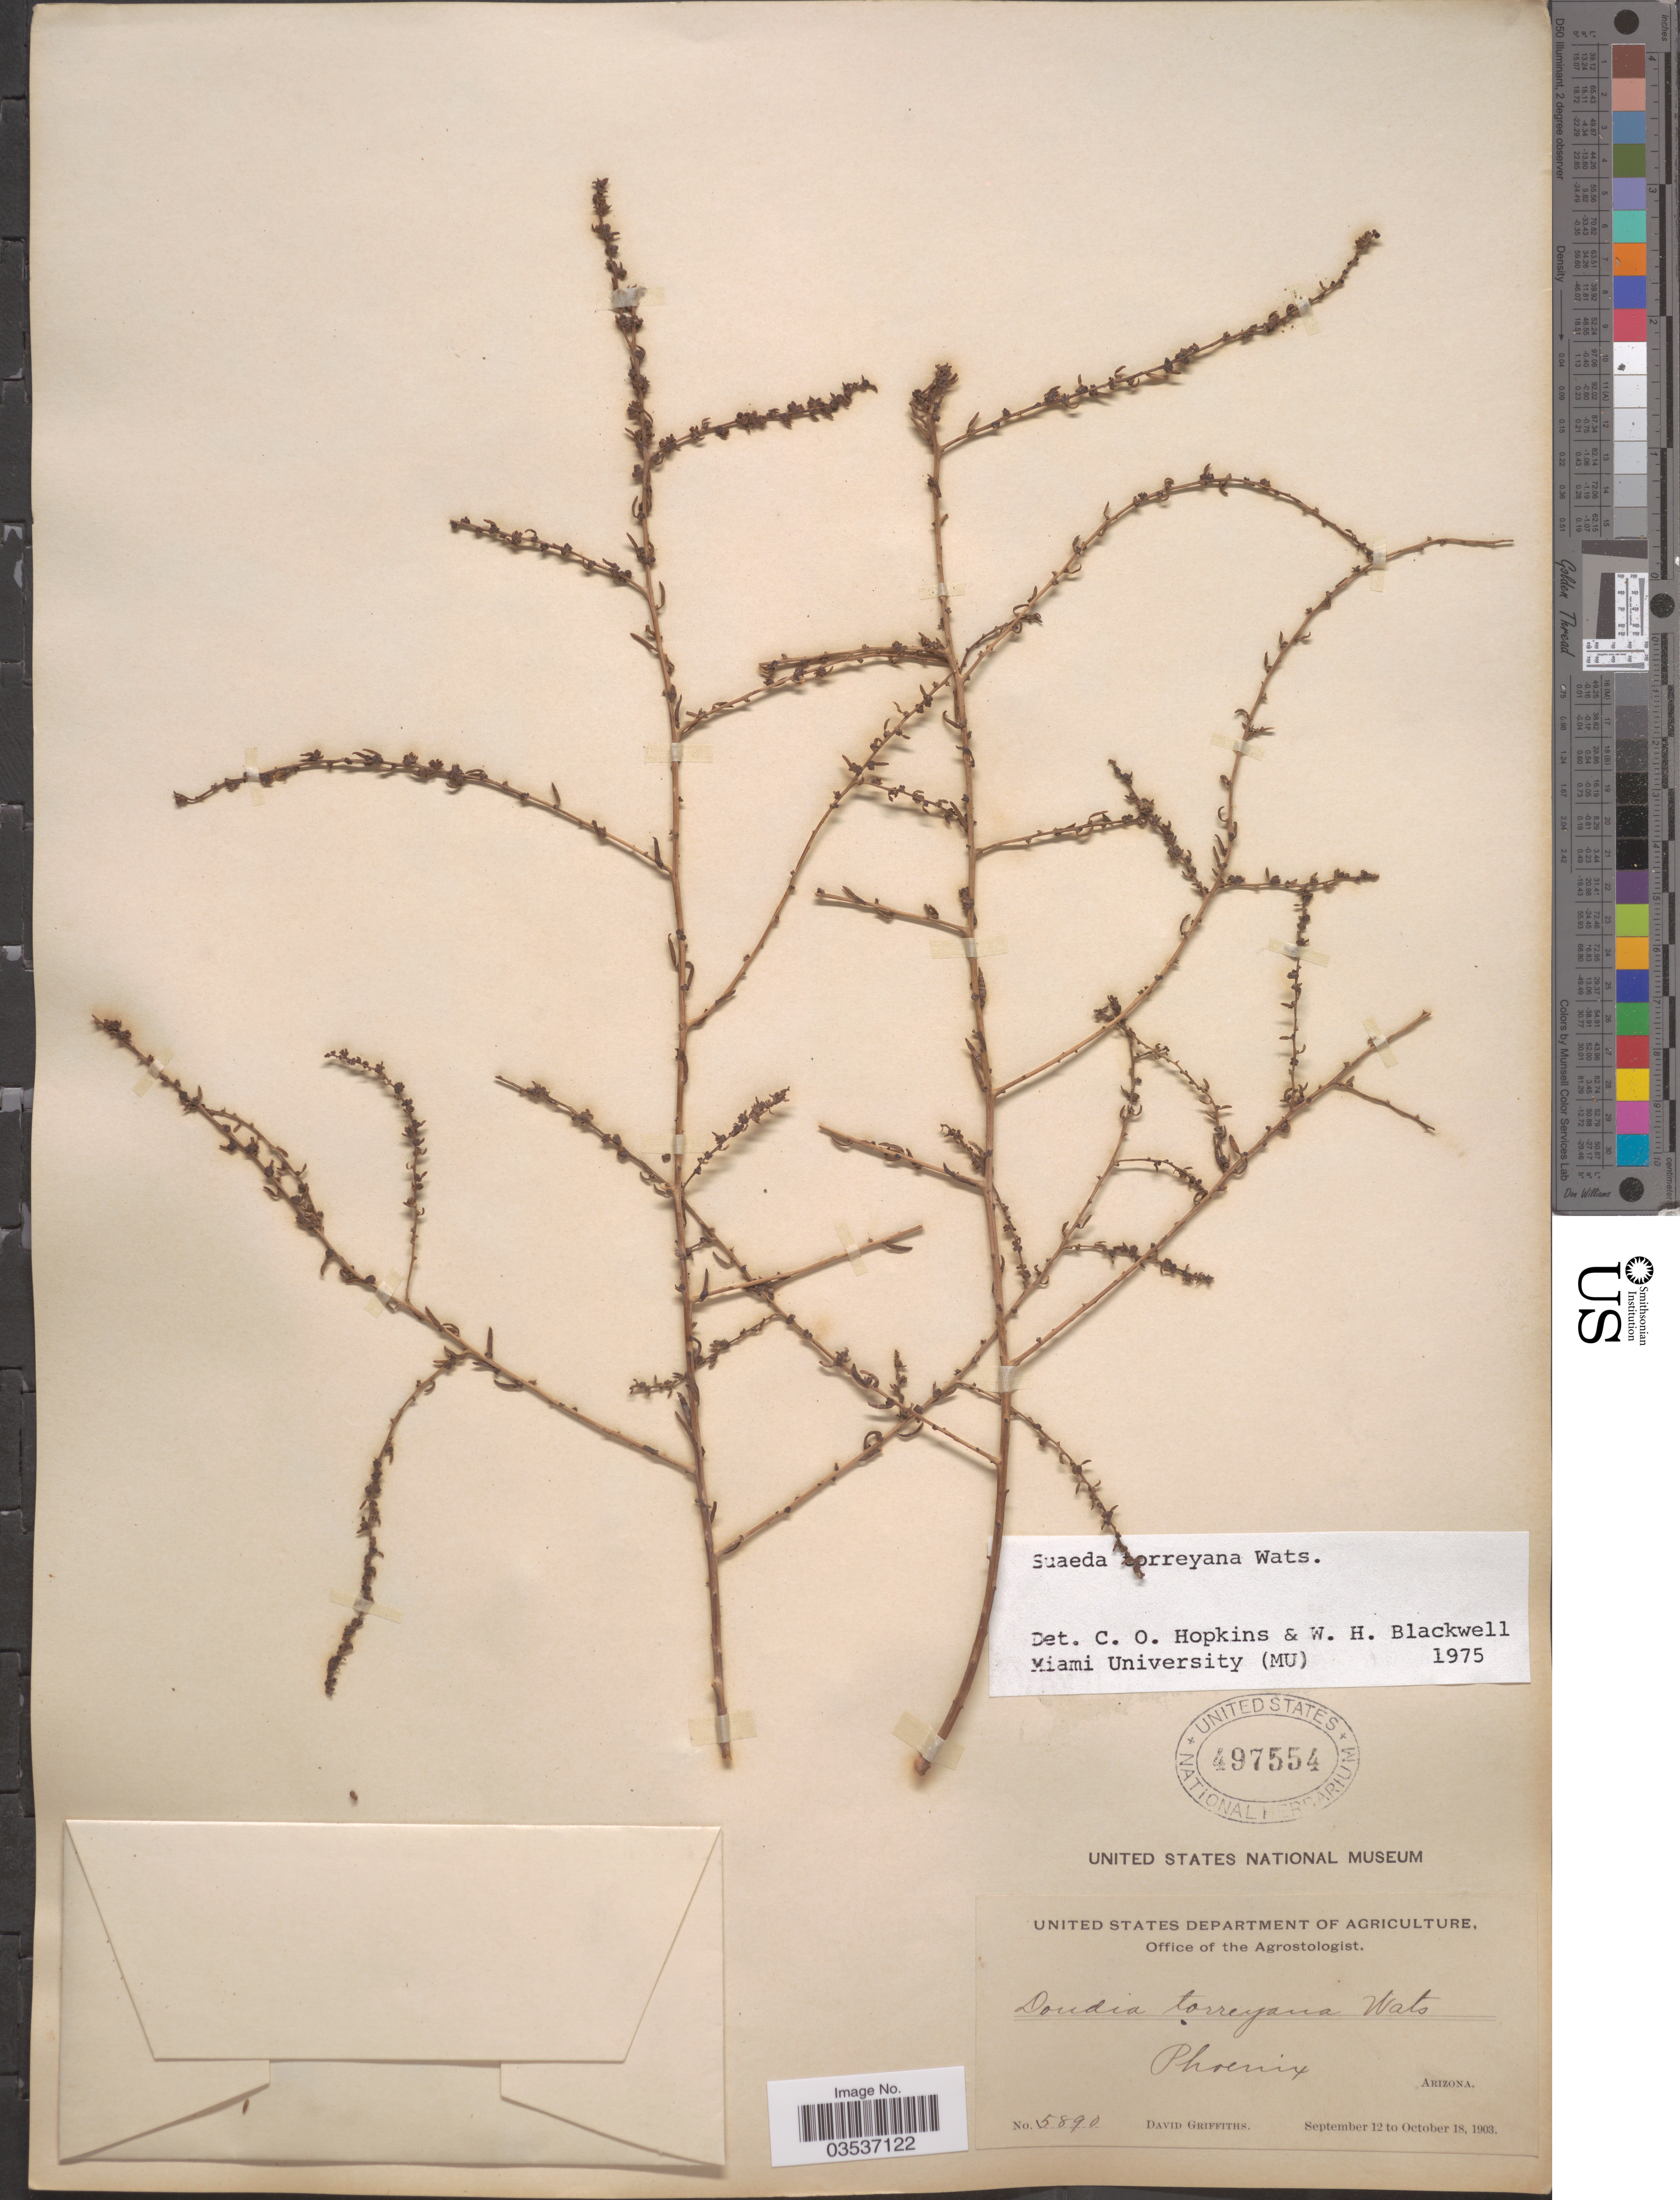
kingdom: Plantae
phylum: Tracheophyta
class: Magnoliopsida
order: Caryophyllales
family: Amaranthaceae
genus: Suaeda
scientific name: Suaeda torreyana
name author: S. Watson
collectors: D. Griffiths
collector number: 5890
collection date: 1903-09-12/1903-10-18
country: United States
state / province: Arizona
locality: Phoenix.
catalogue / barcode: US 497554